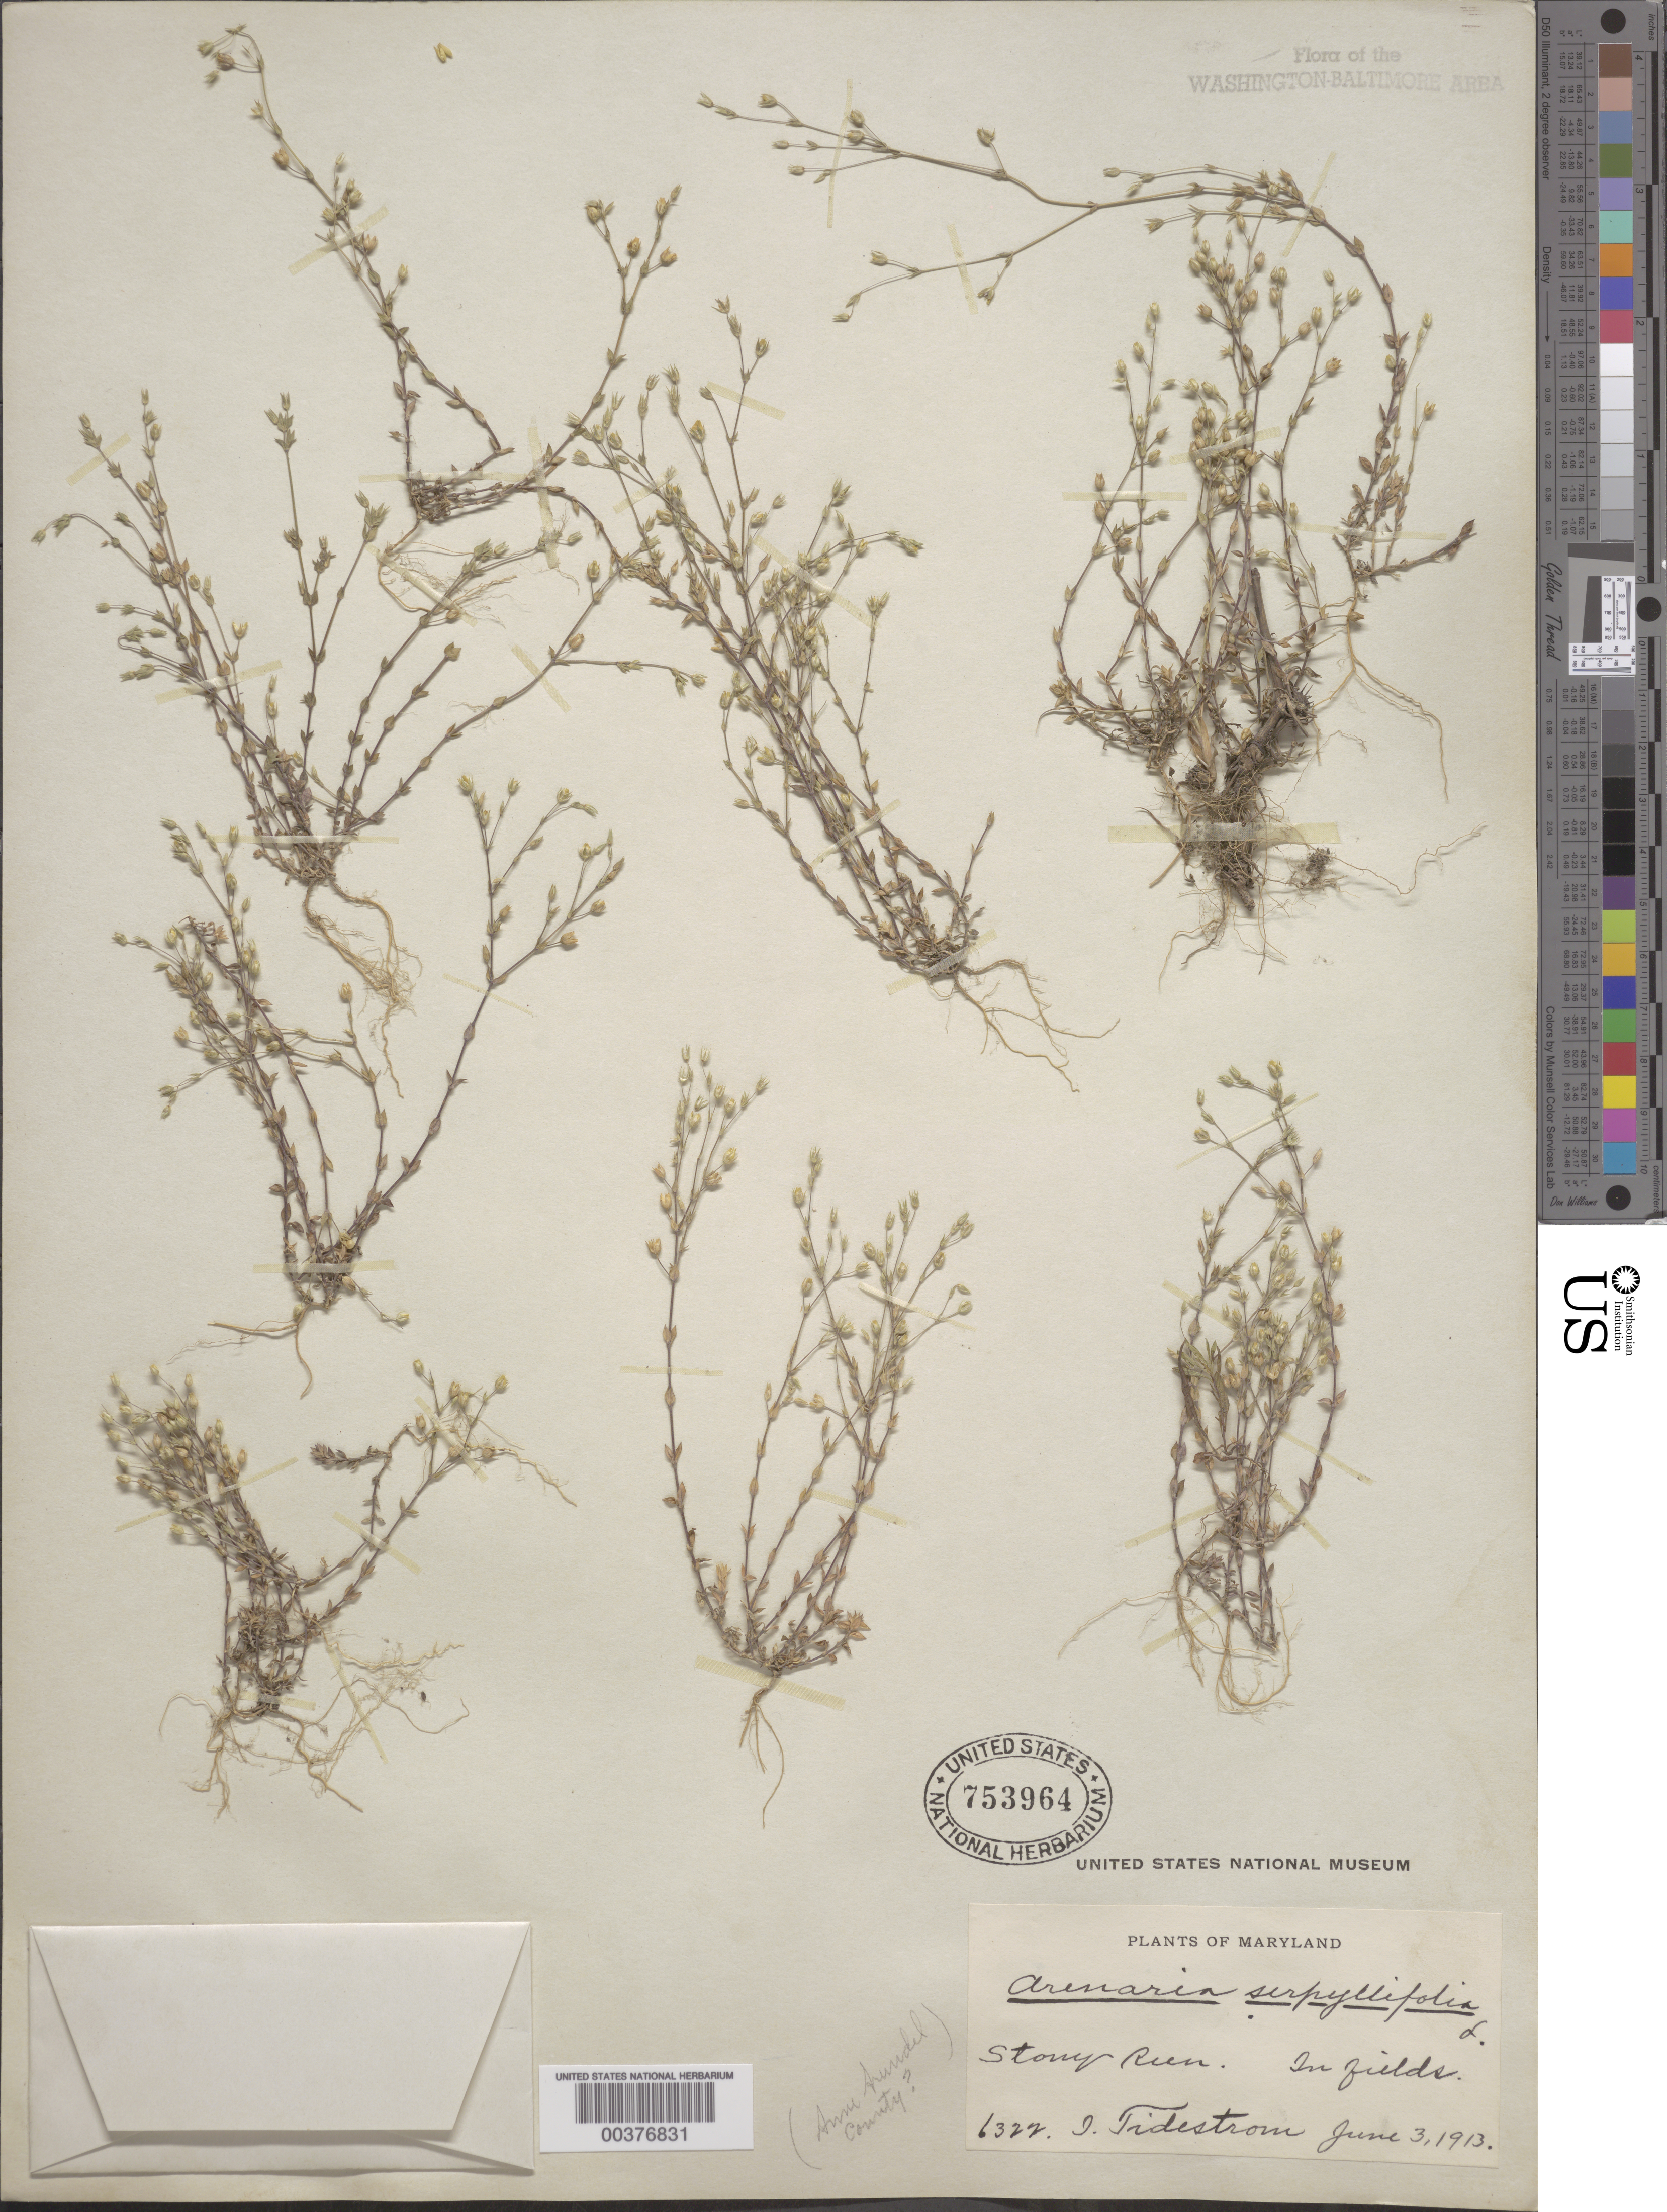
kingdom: Plantae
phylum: Tracheophyta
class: Magnoliopsida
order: Caryophyllales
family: Caryophyllaceae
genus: Arenaria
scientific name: Arenaria serpyllifolia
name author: L.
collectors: I. F. Tidestrom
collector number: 6322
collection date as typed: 03 Jun 1913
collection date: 1913-06-03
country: United States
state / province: Maryland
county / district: Anne Arundel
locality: Stony Run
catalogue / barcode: US 753964